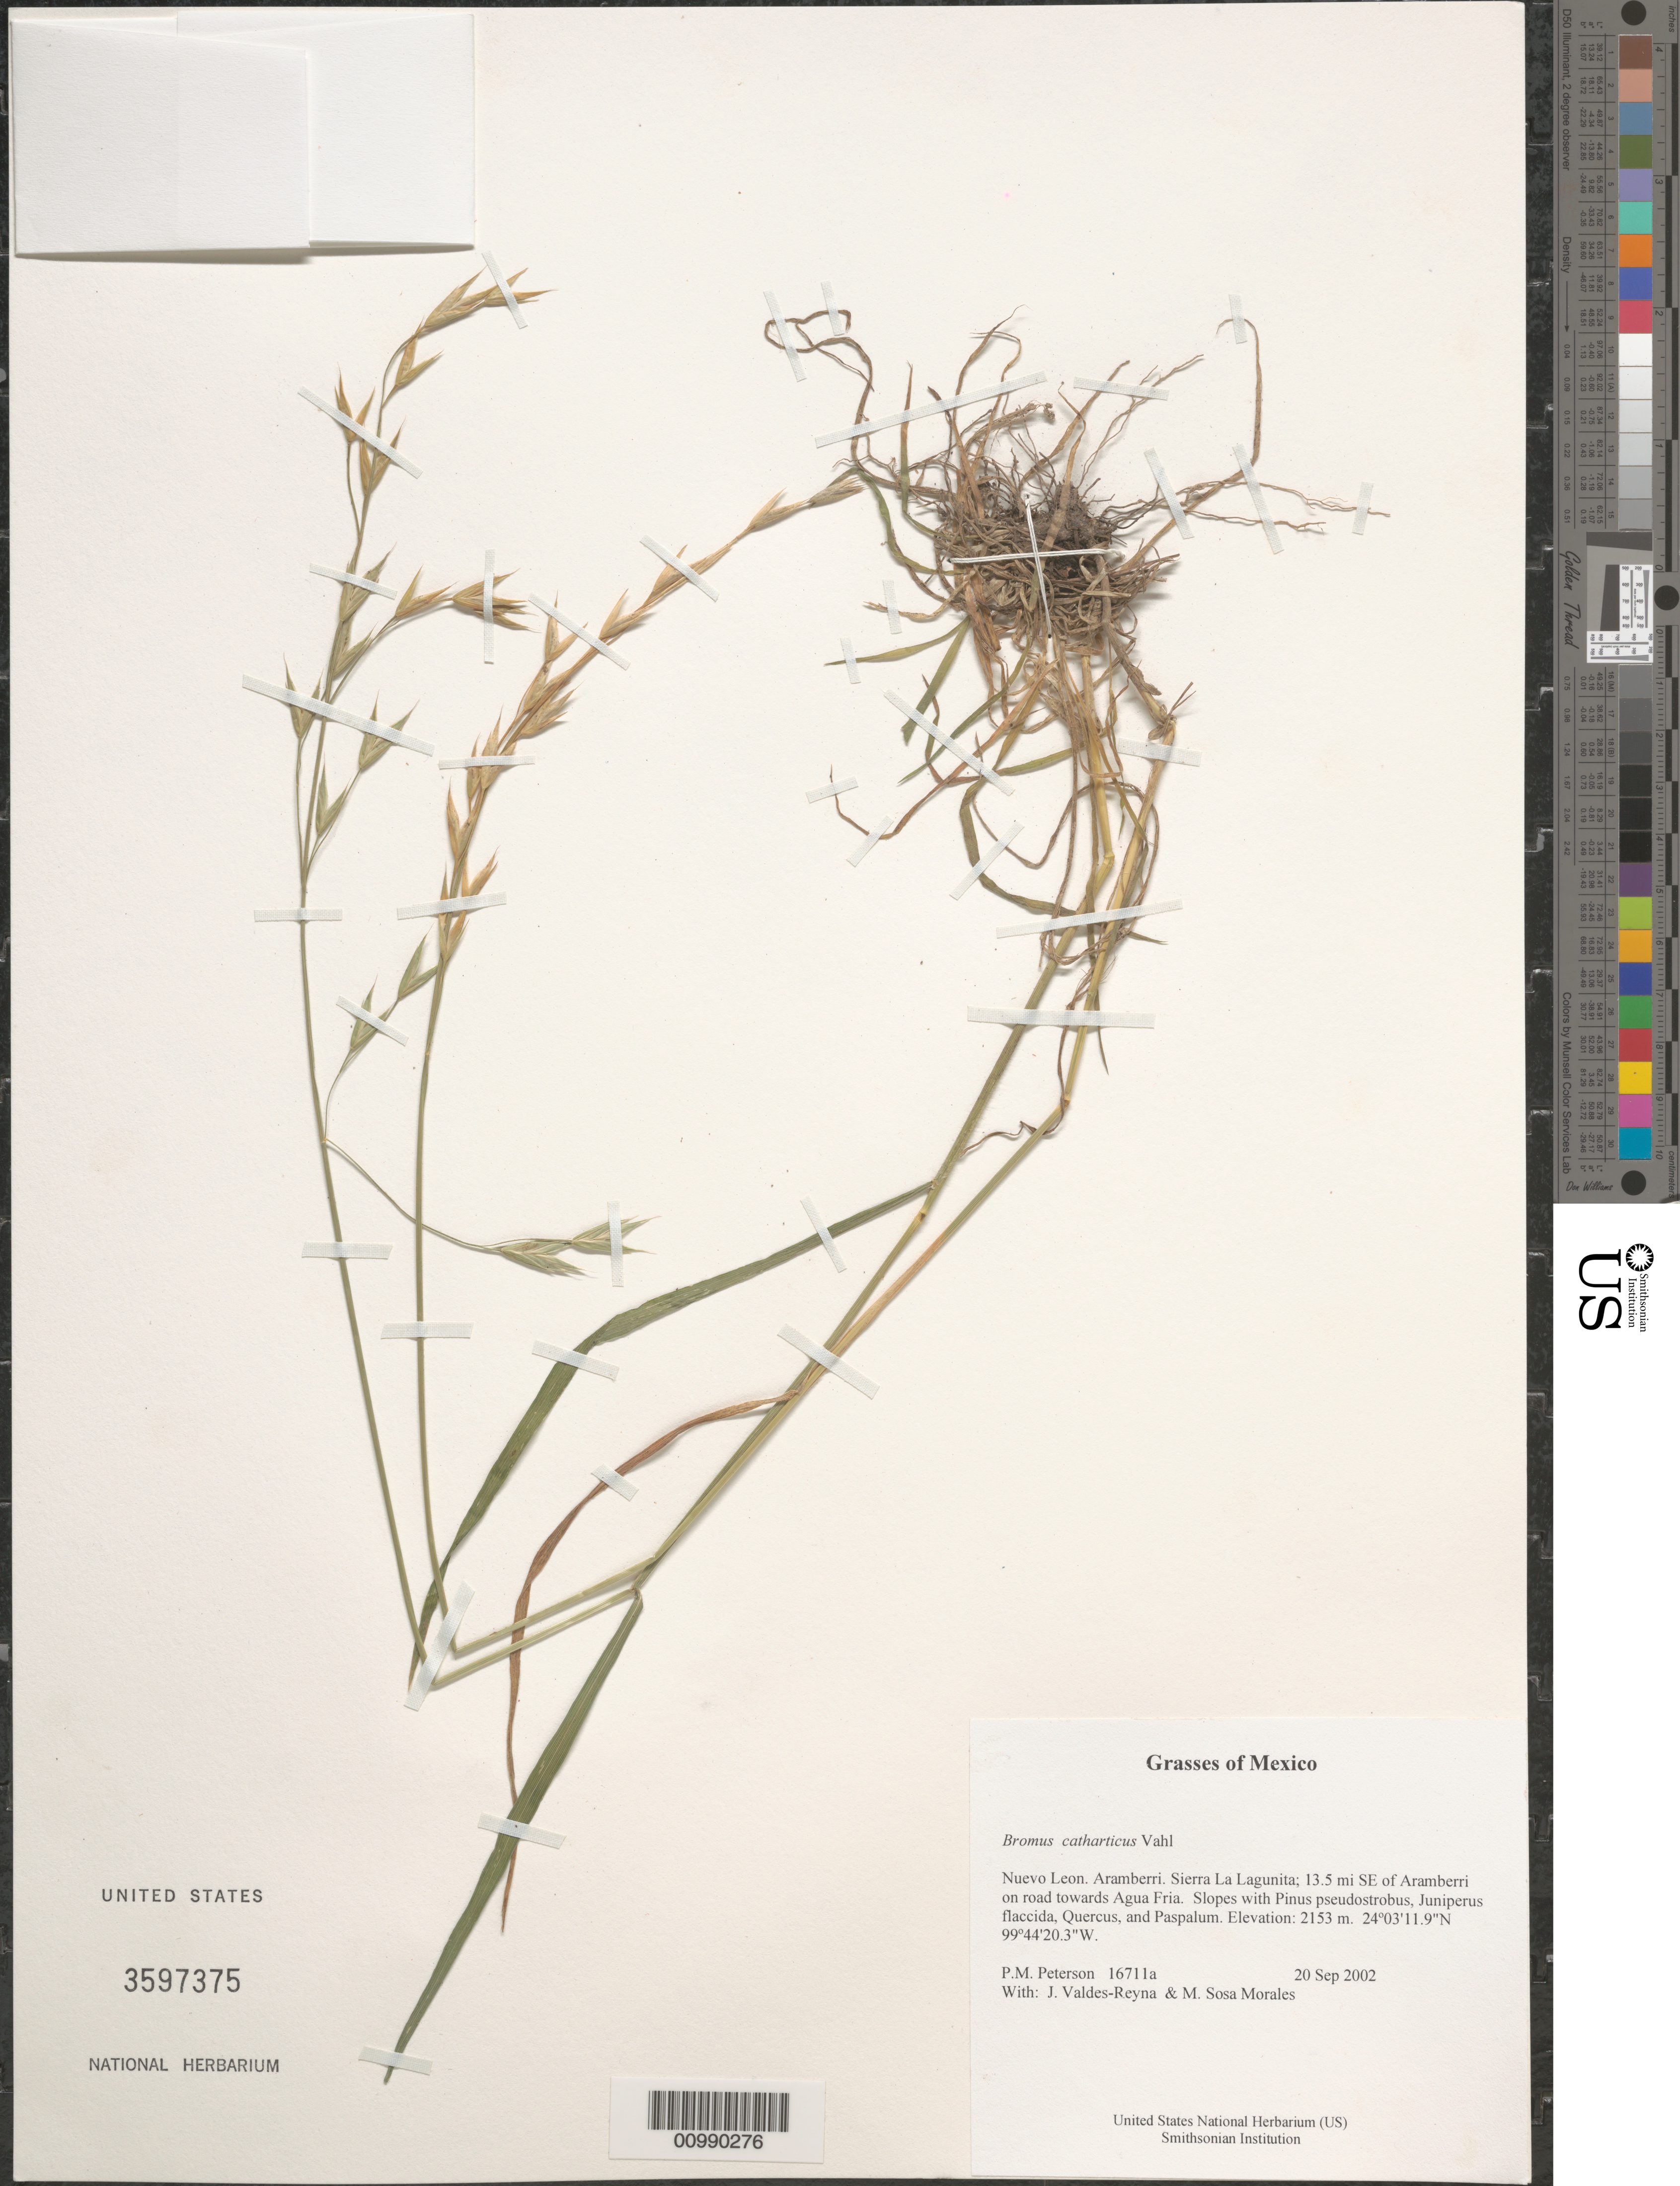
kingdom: Plantae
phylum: Tracheophyta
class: Liliopsida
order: Poales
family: Poaceae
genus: Bromus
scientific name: Bromus catharticus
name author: Vahl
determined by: Saarela, J. M., (CAN), Canadian Museum of Nature (CANADA)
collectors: P. M. Peterson, J. Valdés-Reyna & M. Sosa Morales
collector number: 16711a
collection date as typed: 20 Sep 2002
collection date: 2002-09-20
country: Mexico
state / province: Nuevo León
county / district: Aramberri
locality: Sierra La Lagunita; 13.5 mi SE of Aramberri on road towards Agua Fria. Slopes with Pinus pseudostrobus, Juniperus flaccida, Quercus, and Paspalum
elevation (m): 2153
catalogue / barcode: US 3597375